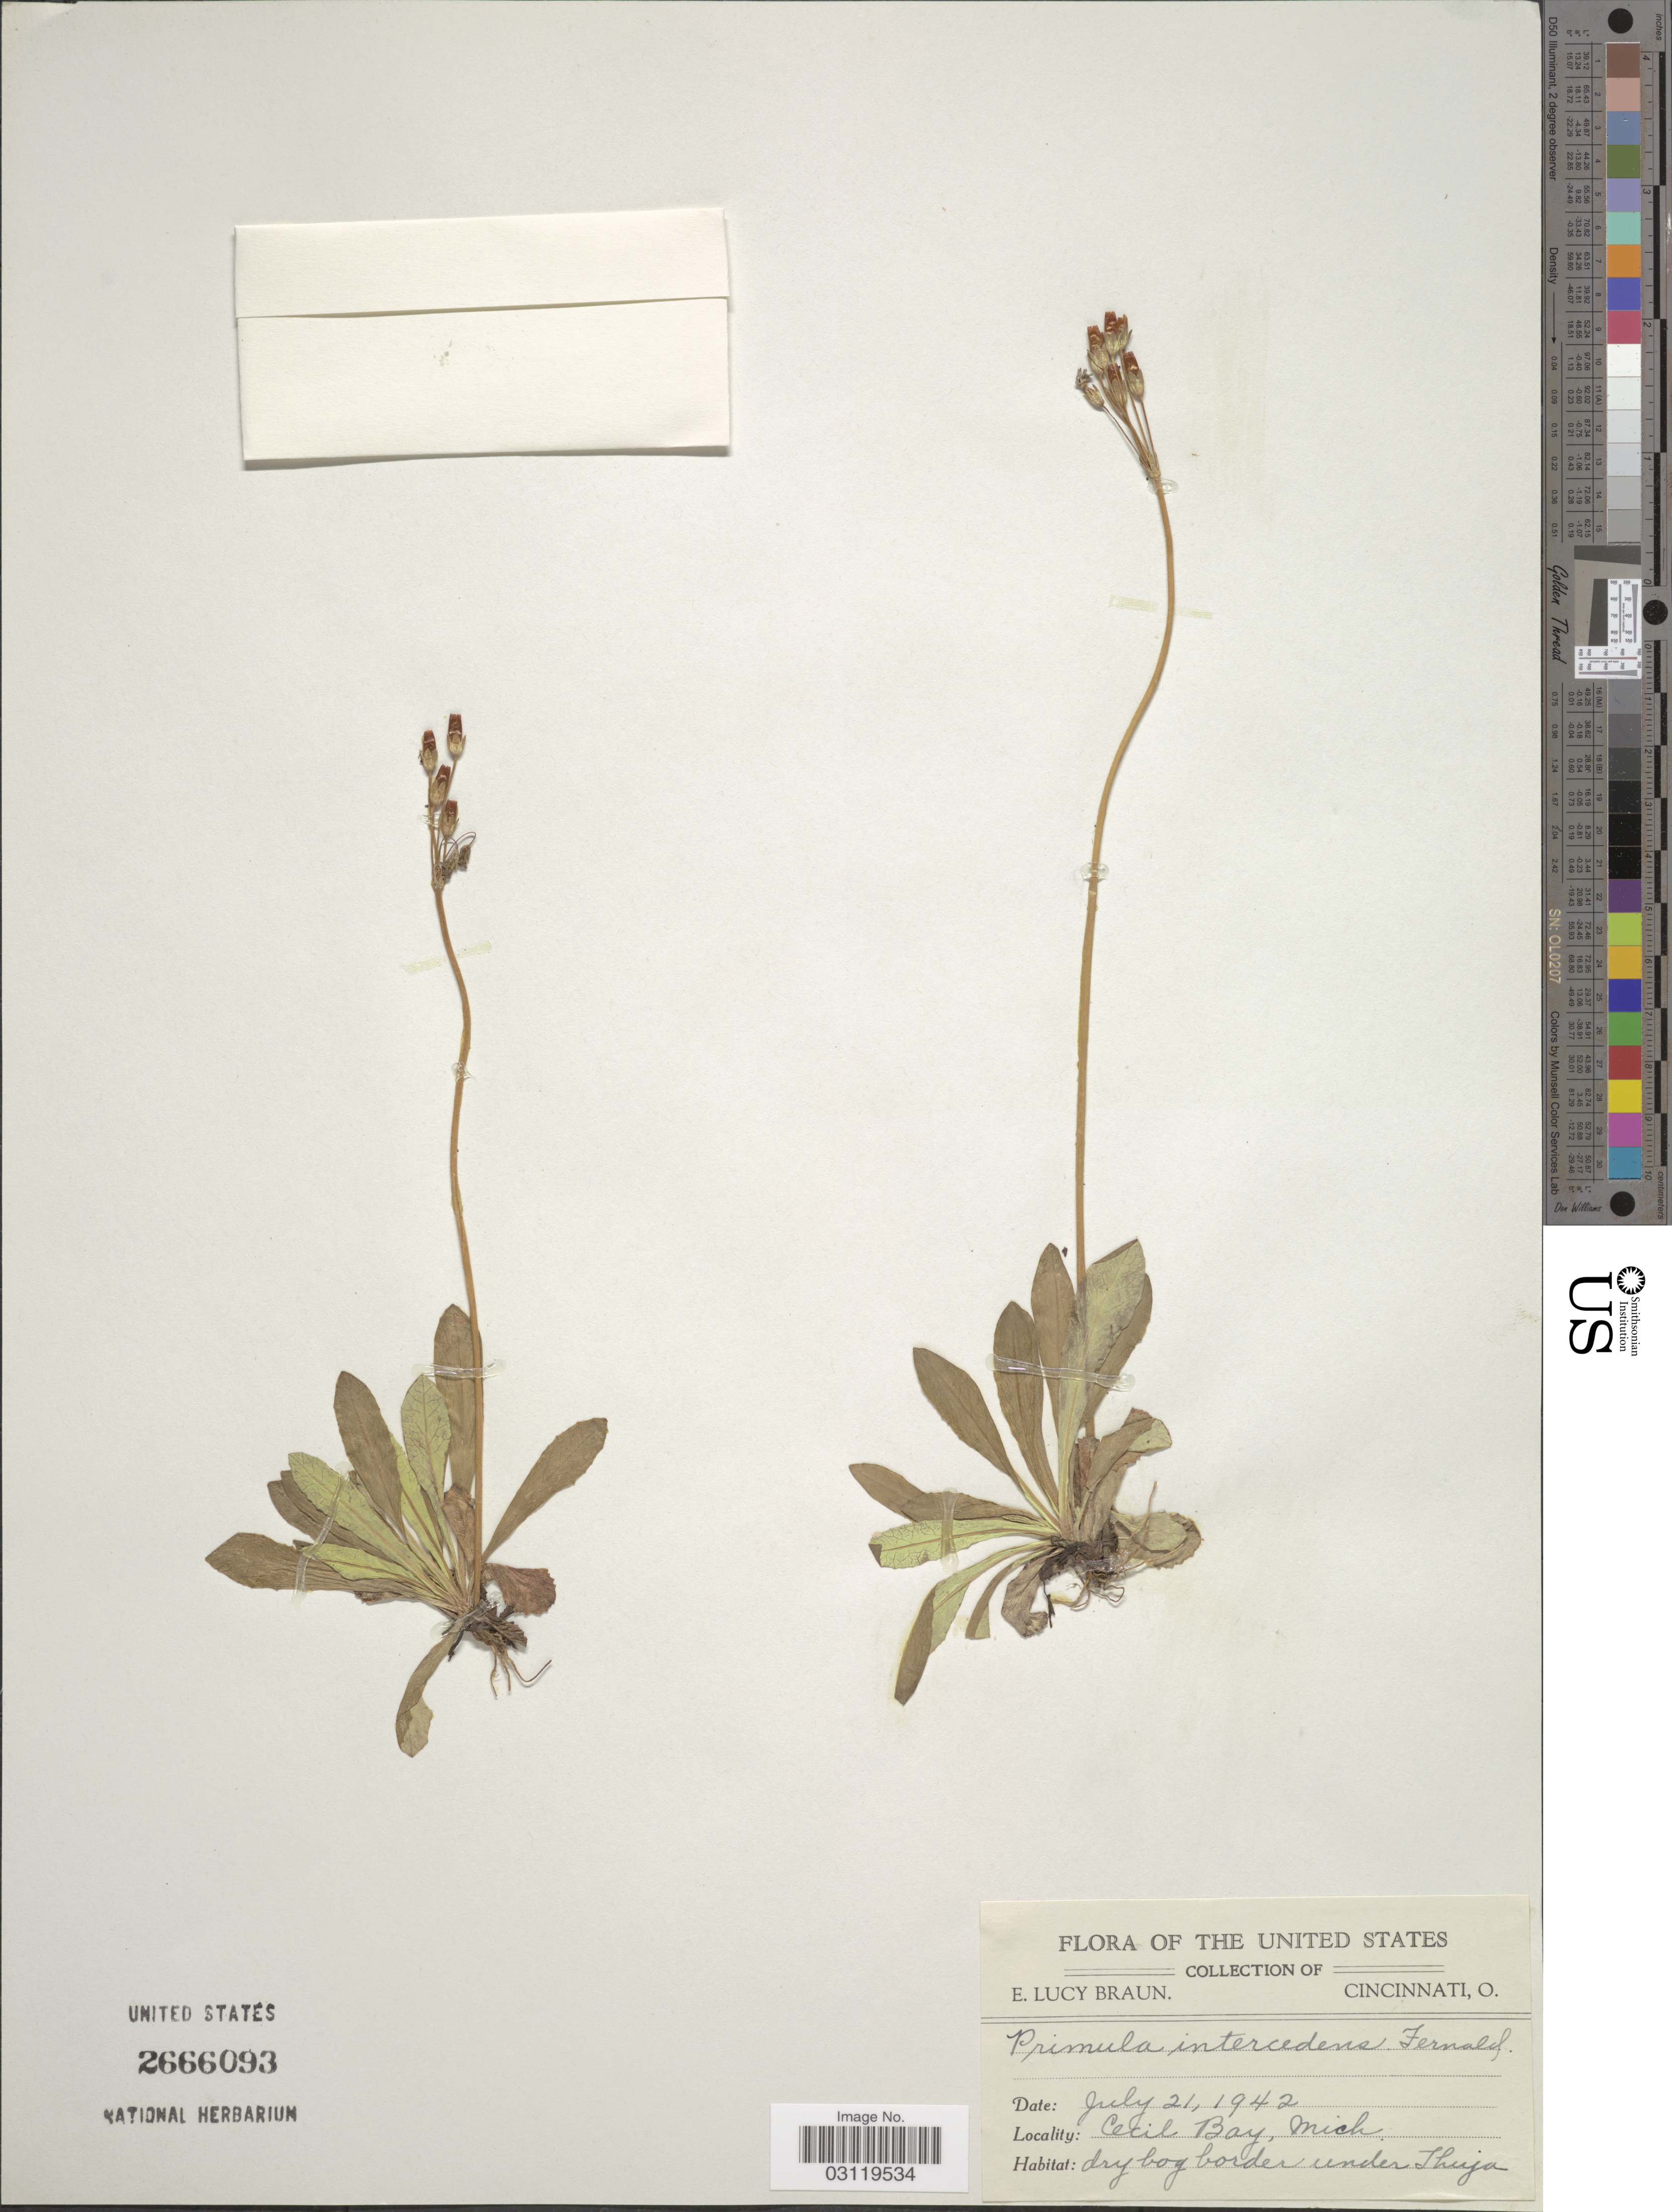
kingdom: Plantae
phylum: Tracheophyta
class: Magnoliopsida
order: Ericales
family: Primulaceae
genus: Primula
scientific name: Primula intercedens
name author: Fernald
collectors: E. L. Braun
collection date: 1942-07-21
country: United States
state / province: Michigan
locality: Cecil Bay.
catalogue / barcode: US 2666093